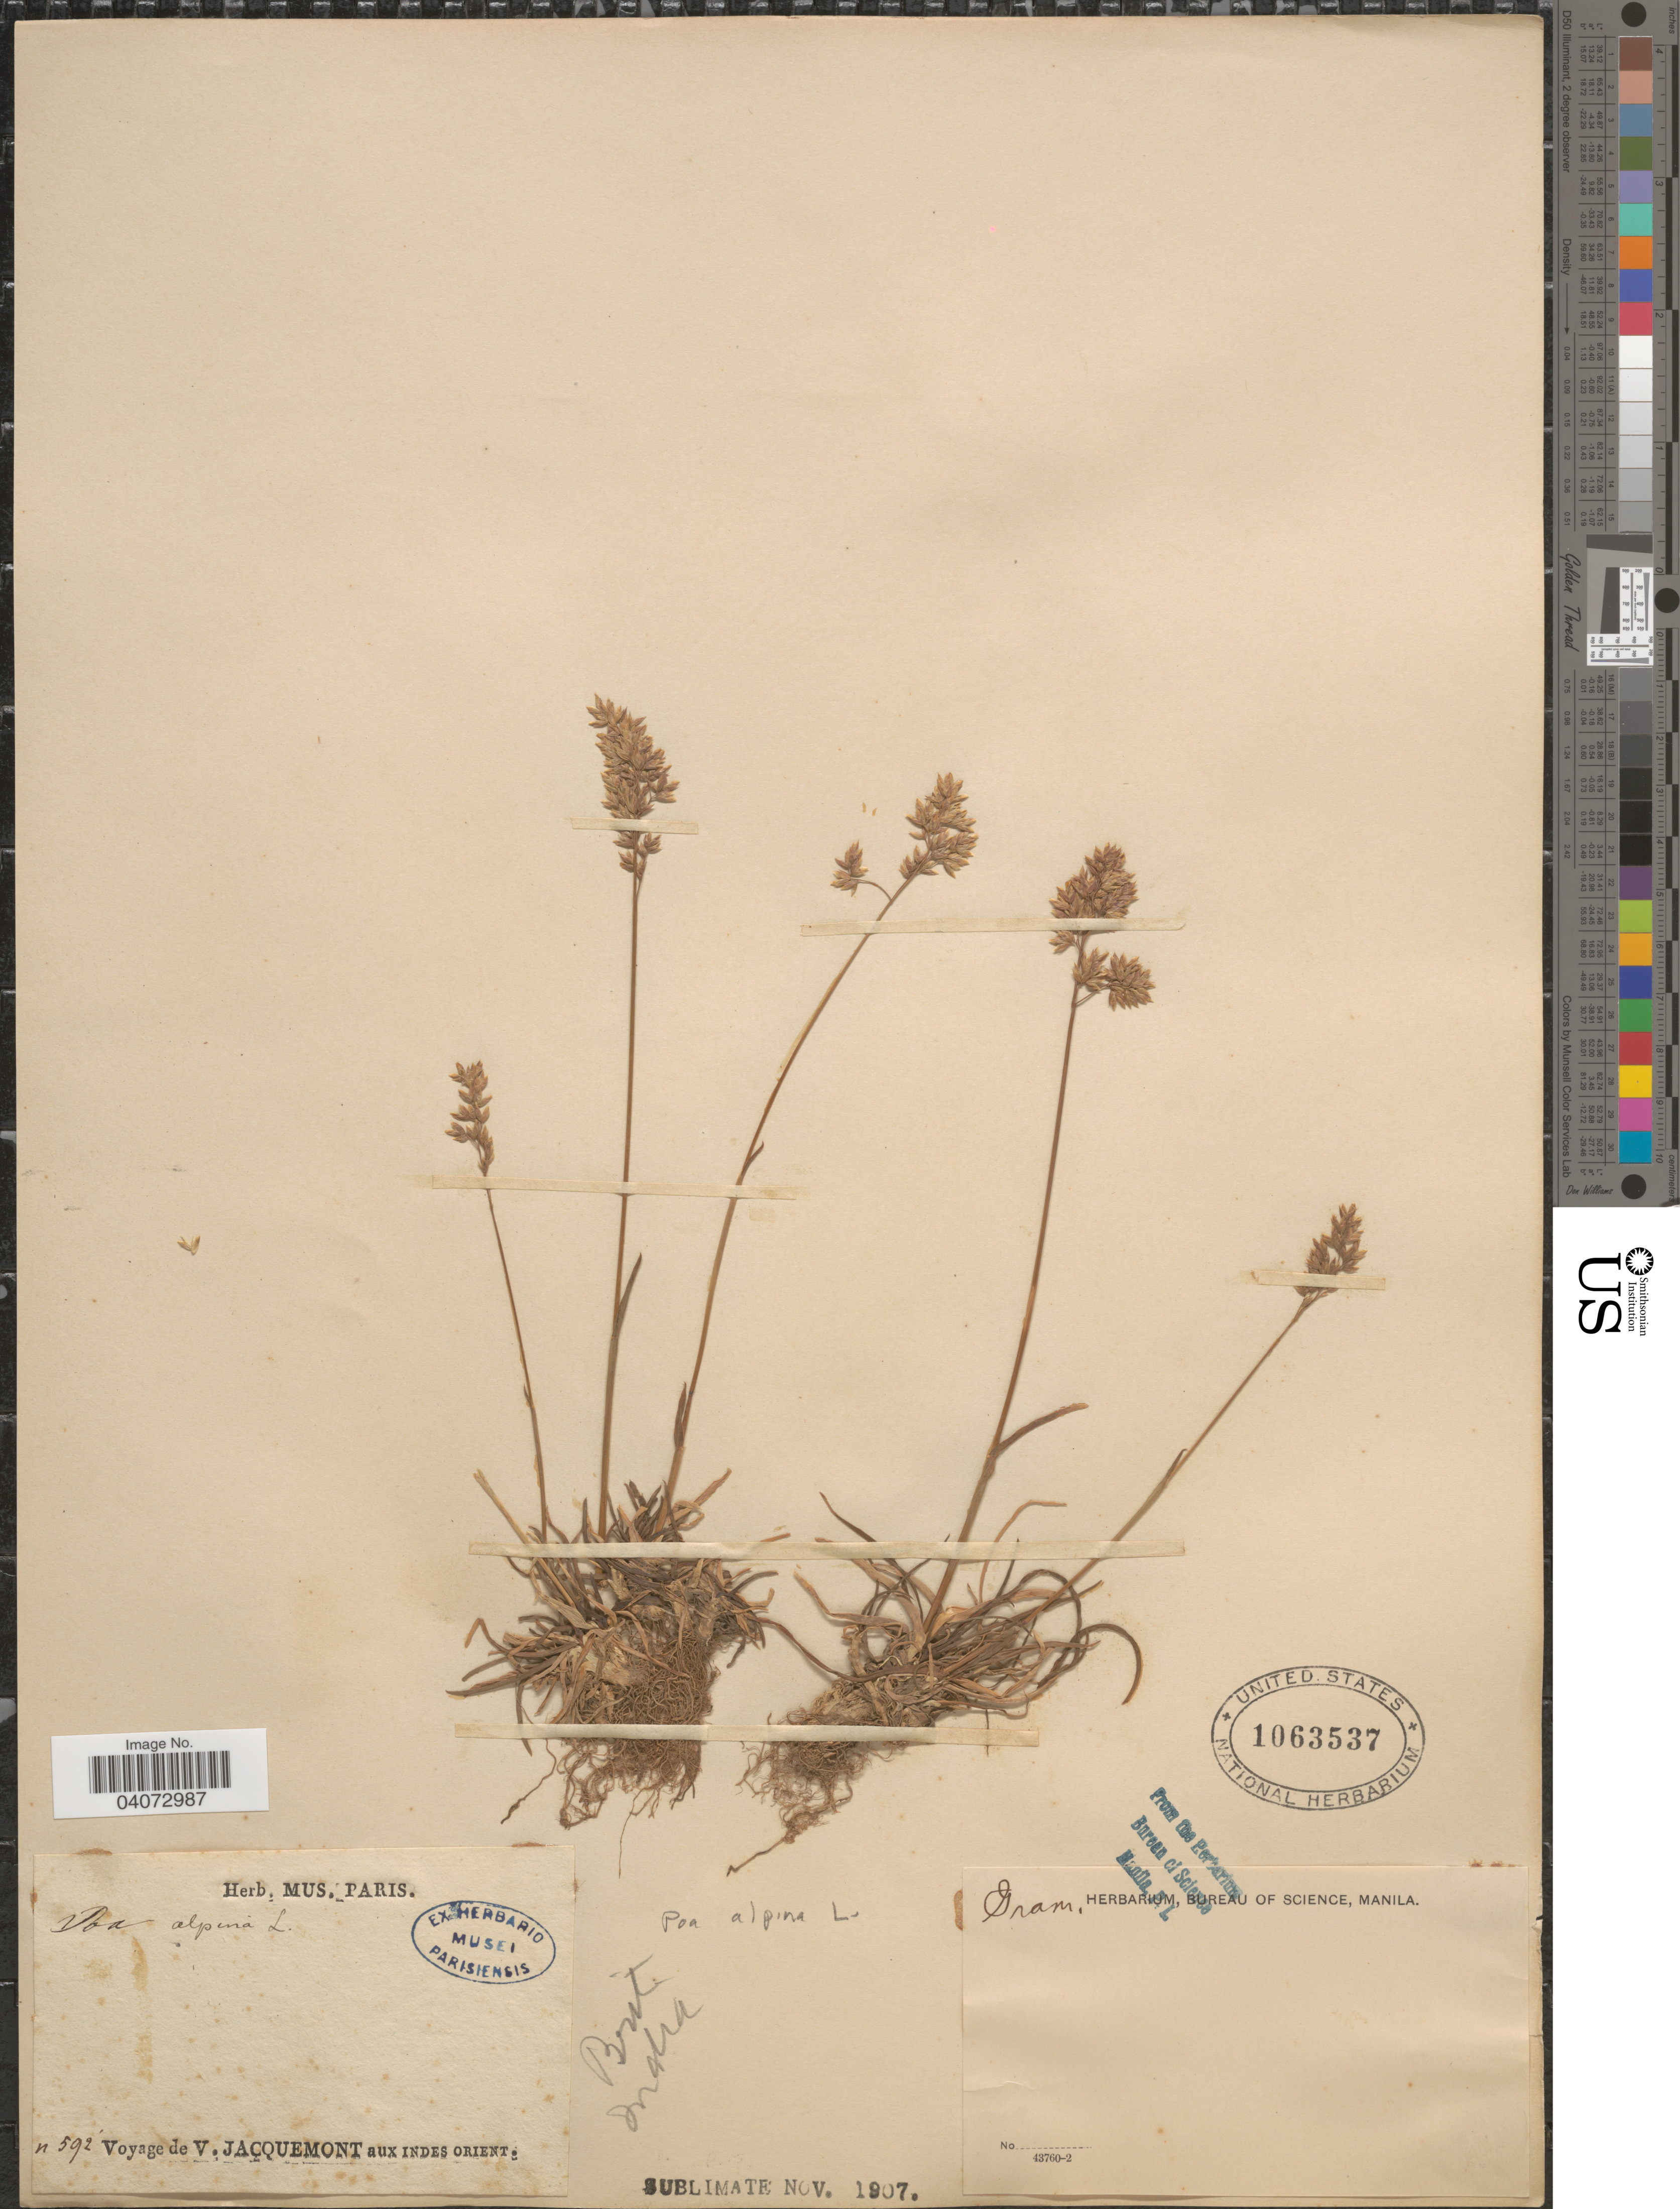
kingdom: Plantae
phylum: Tracheophyta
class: Liliopsida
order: Poales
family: Poaceae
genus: Poa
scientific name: Poa alpina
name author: L.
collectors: V. Jacquemont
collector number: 592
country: India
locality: Indes Orient.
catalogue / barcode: US 1063537